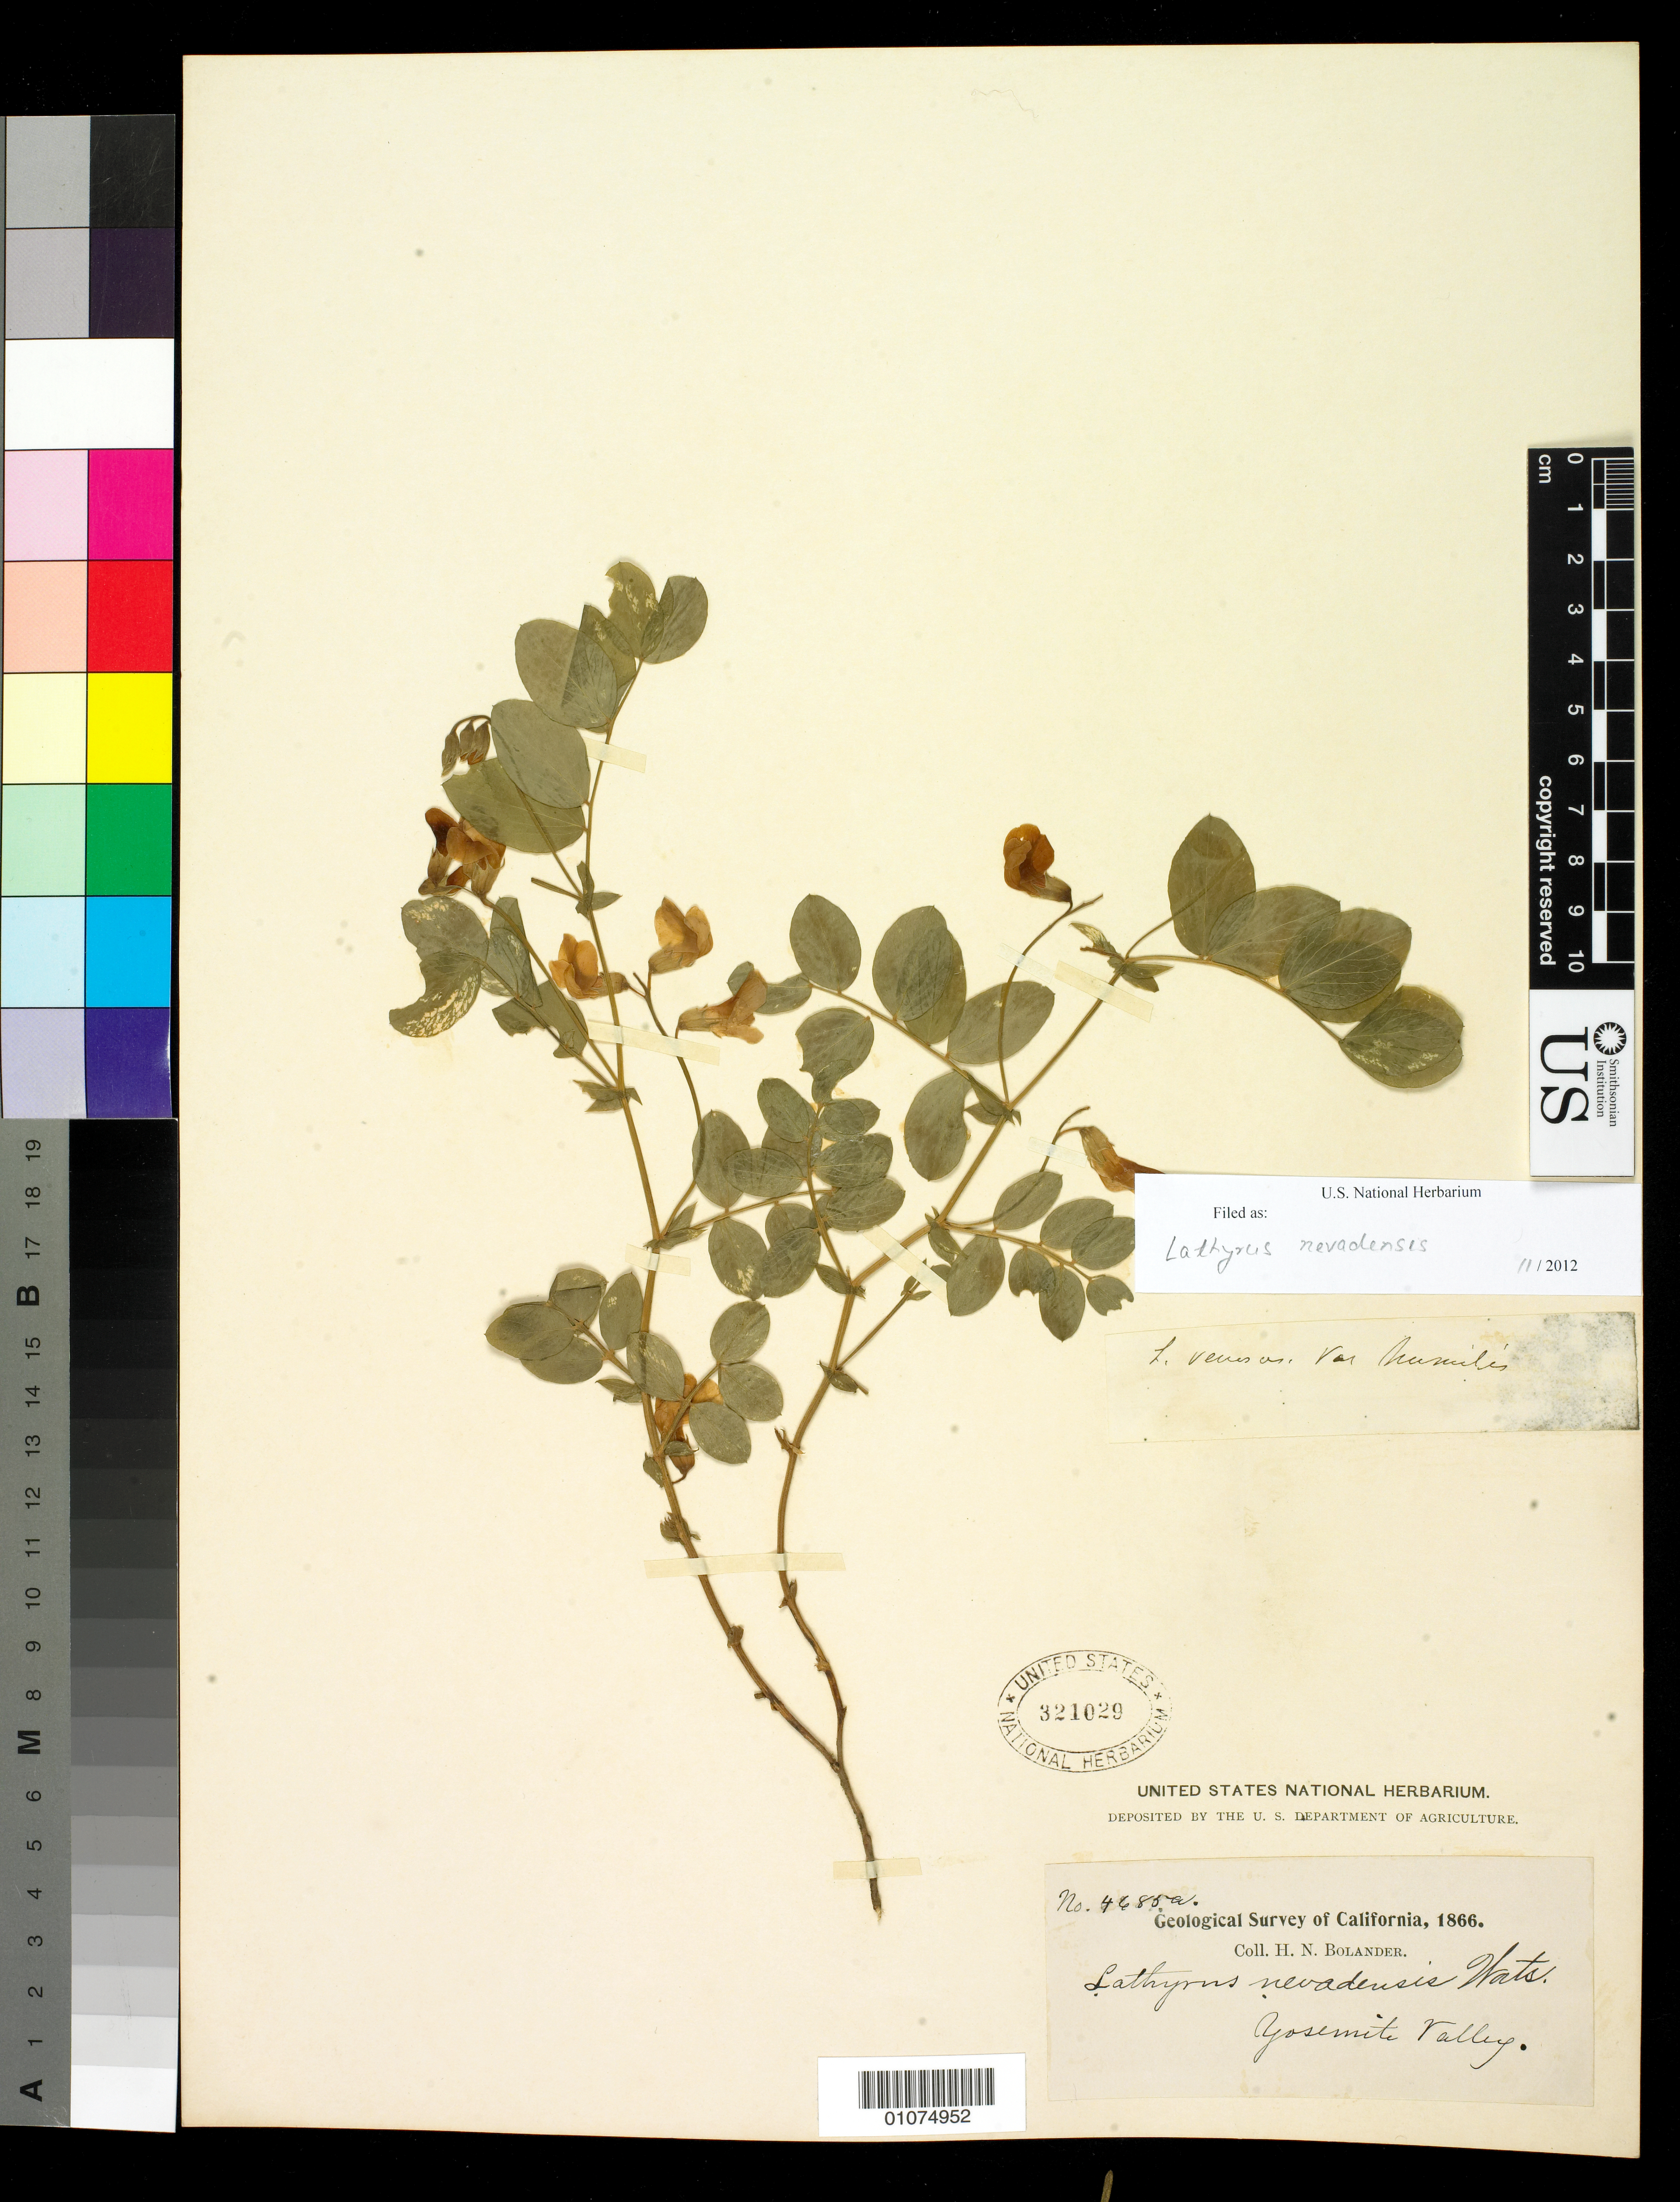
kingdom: Plantae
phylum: Tracheophyta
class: Magnoliopsida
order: Fabales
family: Fabaceae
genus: Lathyrus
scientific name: Lathyrus nevadensis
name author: S. Watson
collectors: H. Bolander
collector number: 4685a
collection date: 1866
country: United States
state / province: California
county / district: Mariposa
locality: Yosemite Valley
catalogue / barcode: US 321029